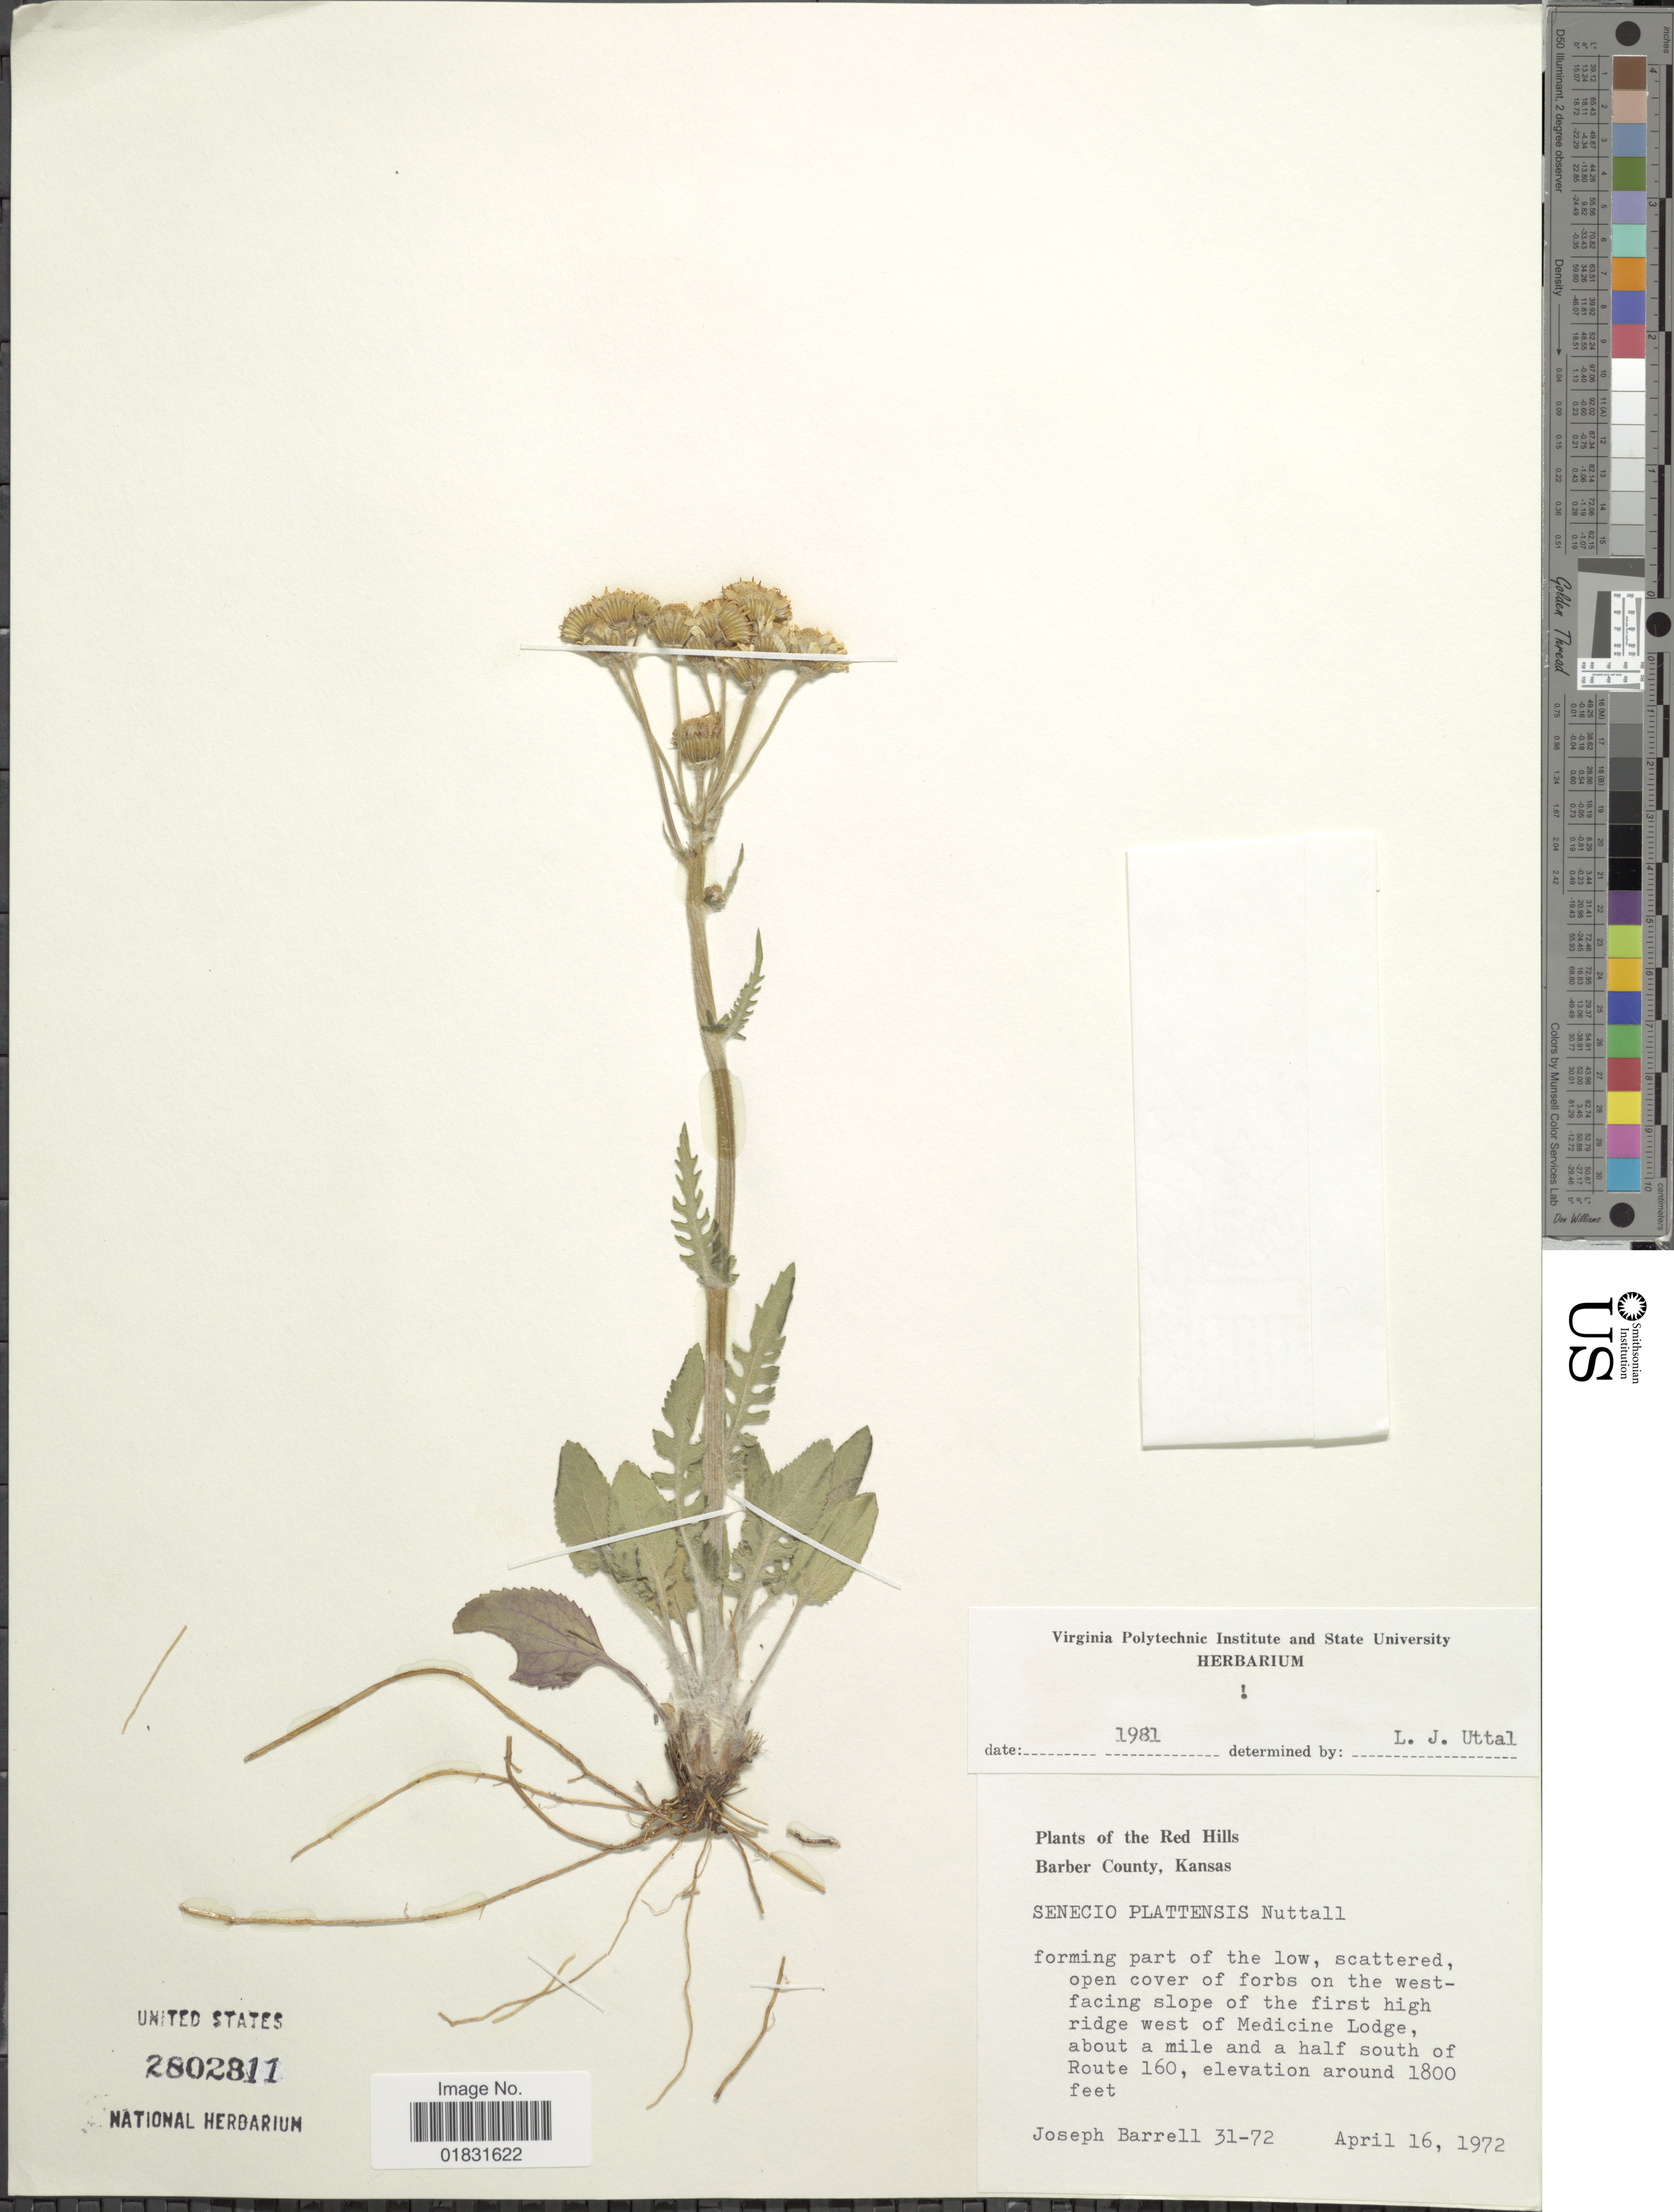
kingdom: Plantae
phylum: Tracheophyta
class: Magnoliopsida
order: Asterales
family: Asteraceae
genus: Packera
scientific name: Packera plattensis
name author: W.A. Weber & Á. Löve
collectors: J. Barrell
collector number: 31-72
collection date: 1972-04-16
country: United States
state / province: Kansas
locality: The Red Hills Barber County, forming oart of the low, scattered, open cover of forbs on the west-facing slope of the first high ridge west of Medicine Lodge, about a mile and a half south of Route 160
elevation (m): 549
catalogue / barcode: US 2802811